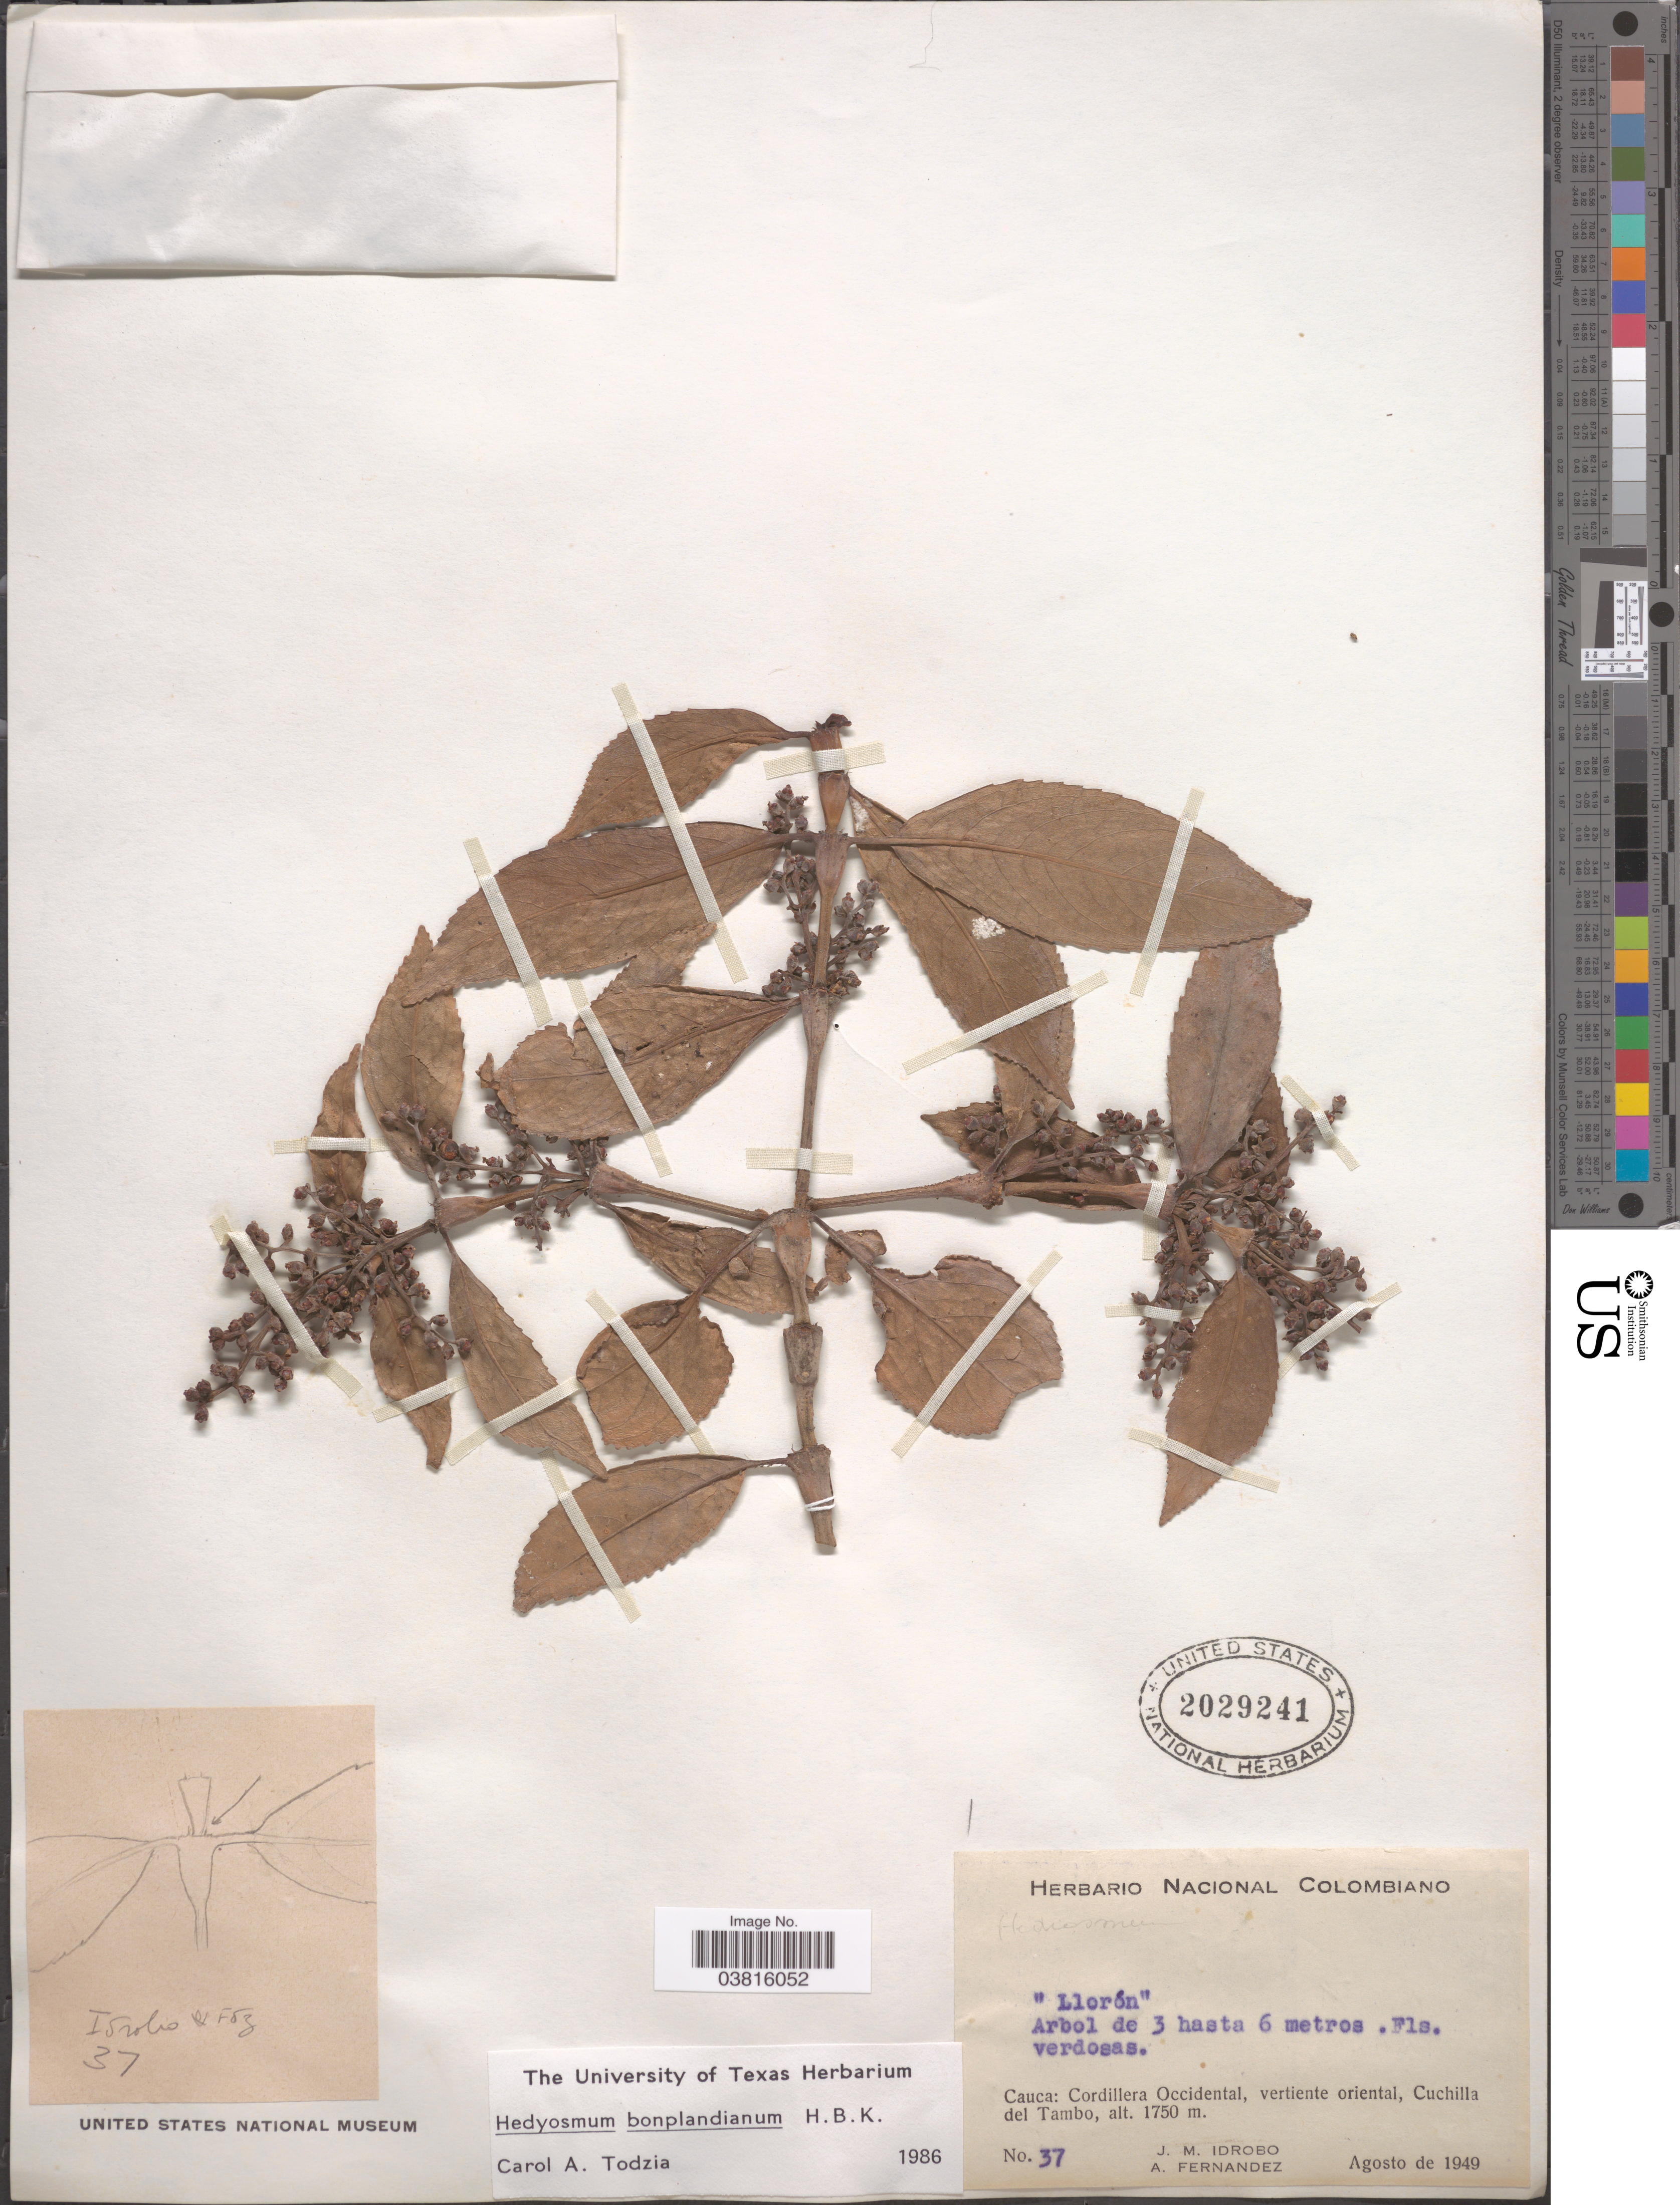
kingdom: Plantae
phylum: Tracheophyta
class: Magnoliopsida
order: Chloranthales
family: Chloranthaceae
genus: Hedyosmum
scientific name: Hedyosmum bonplandianum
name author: Kunth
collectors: J. M. Idrobo & A. Fernandez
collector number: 37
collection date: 1949-08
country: Colombia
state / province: Cauca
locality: Cordillera Occidental, vertiente oriental, Cuchilla del Tambo.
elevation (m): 1750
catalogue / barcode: US 2029241